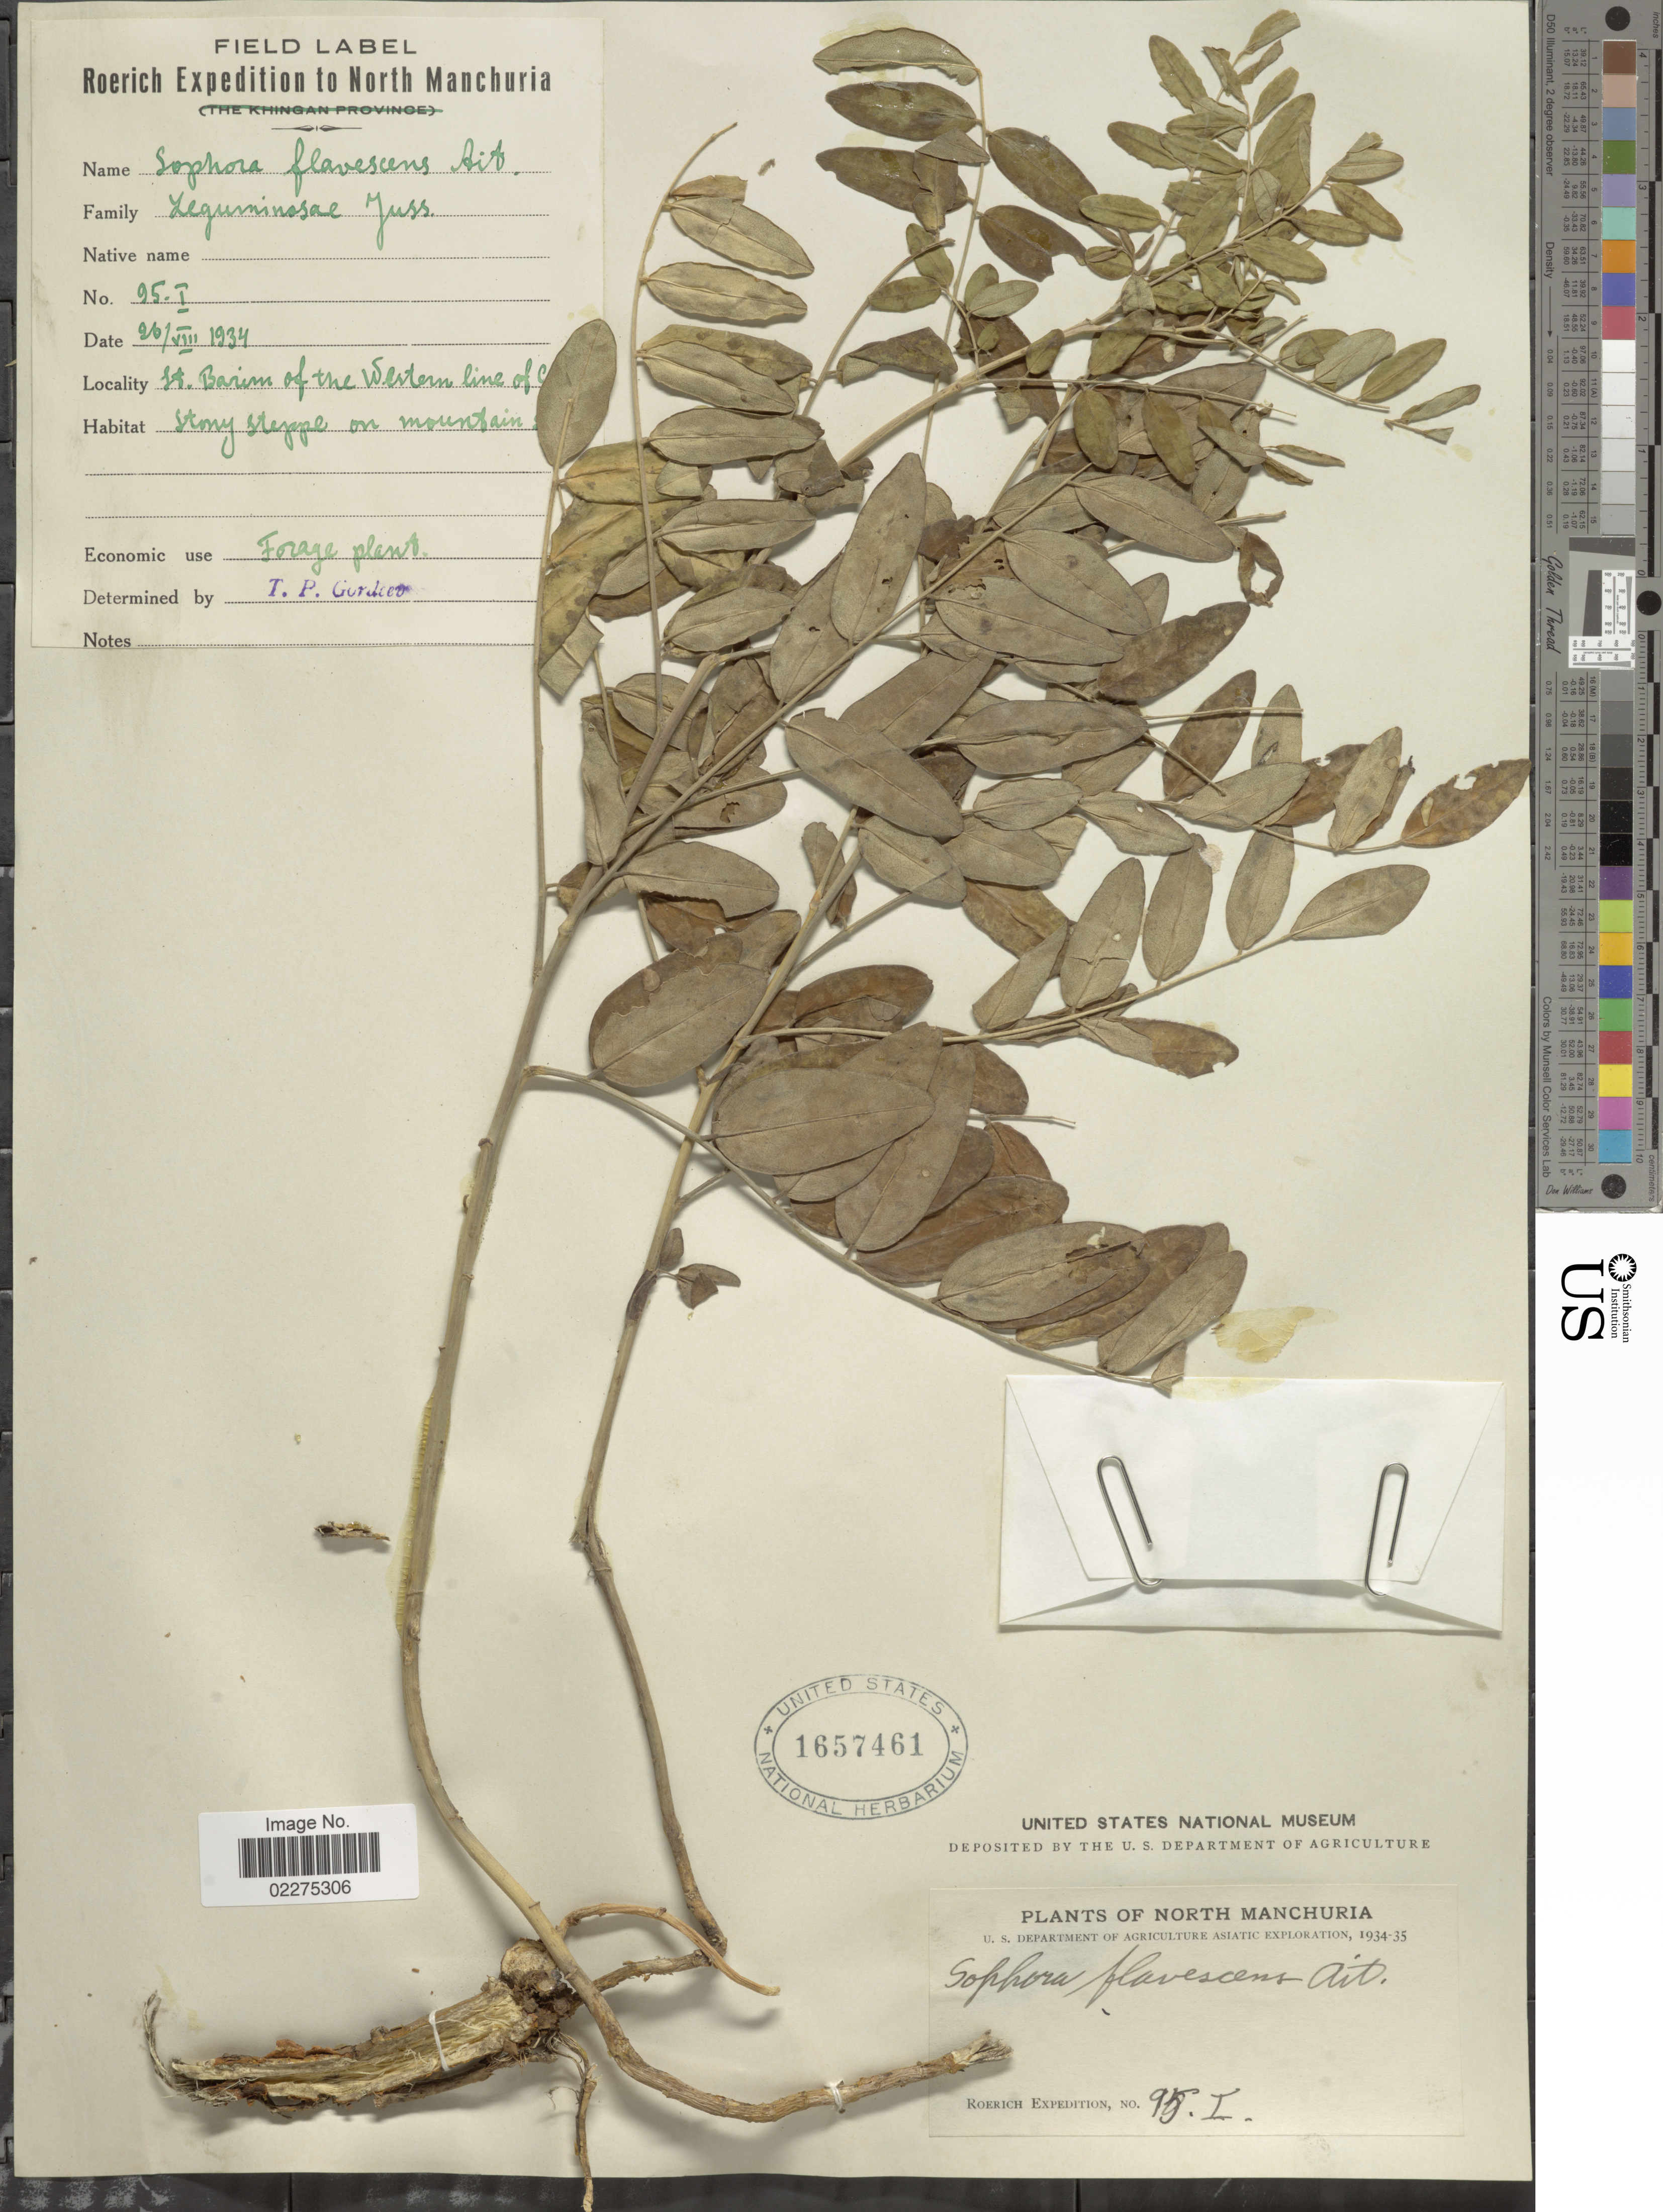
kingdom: Plantae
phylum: Tracheophyta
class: Magnoliopsida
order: Fabales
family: Fabaceae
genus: Sophora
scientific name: Sophora flavescens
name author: Aiton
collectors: Roerich Expedition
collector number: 95I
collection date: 1934-08-26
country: China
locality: North Manchuria. St. Barim of the Western line C [illegible text]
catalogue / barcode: US 1657461